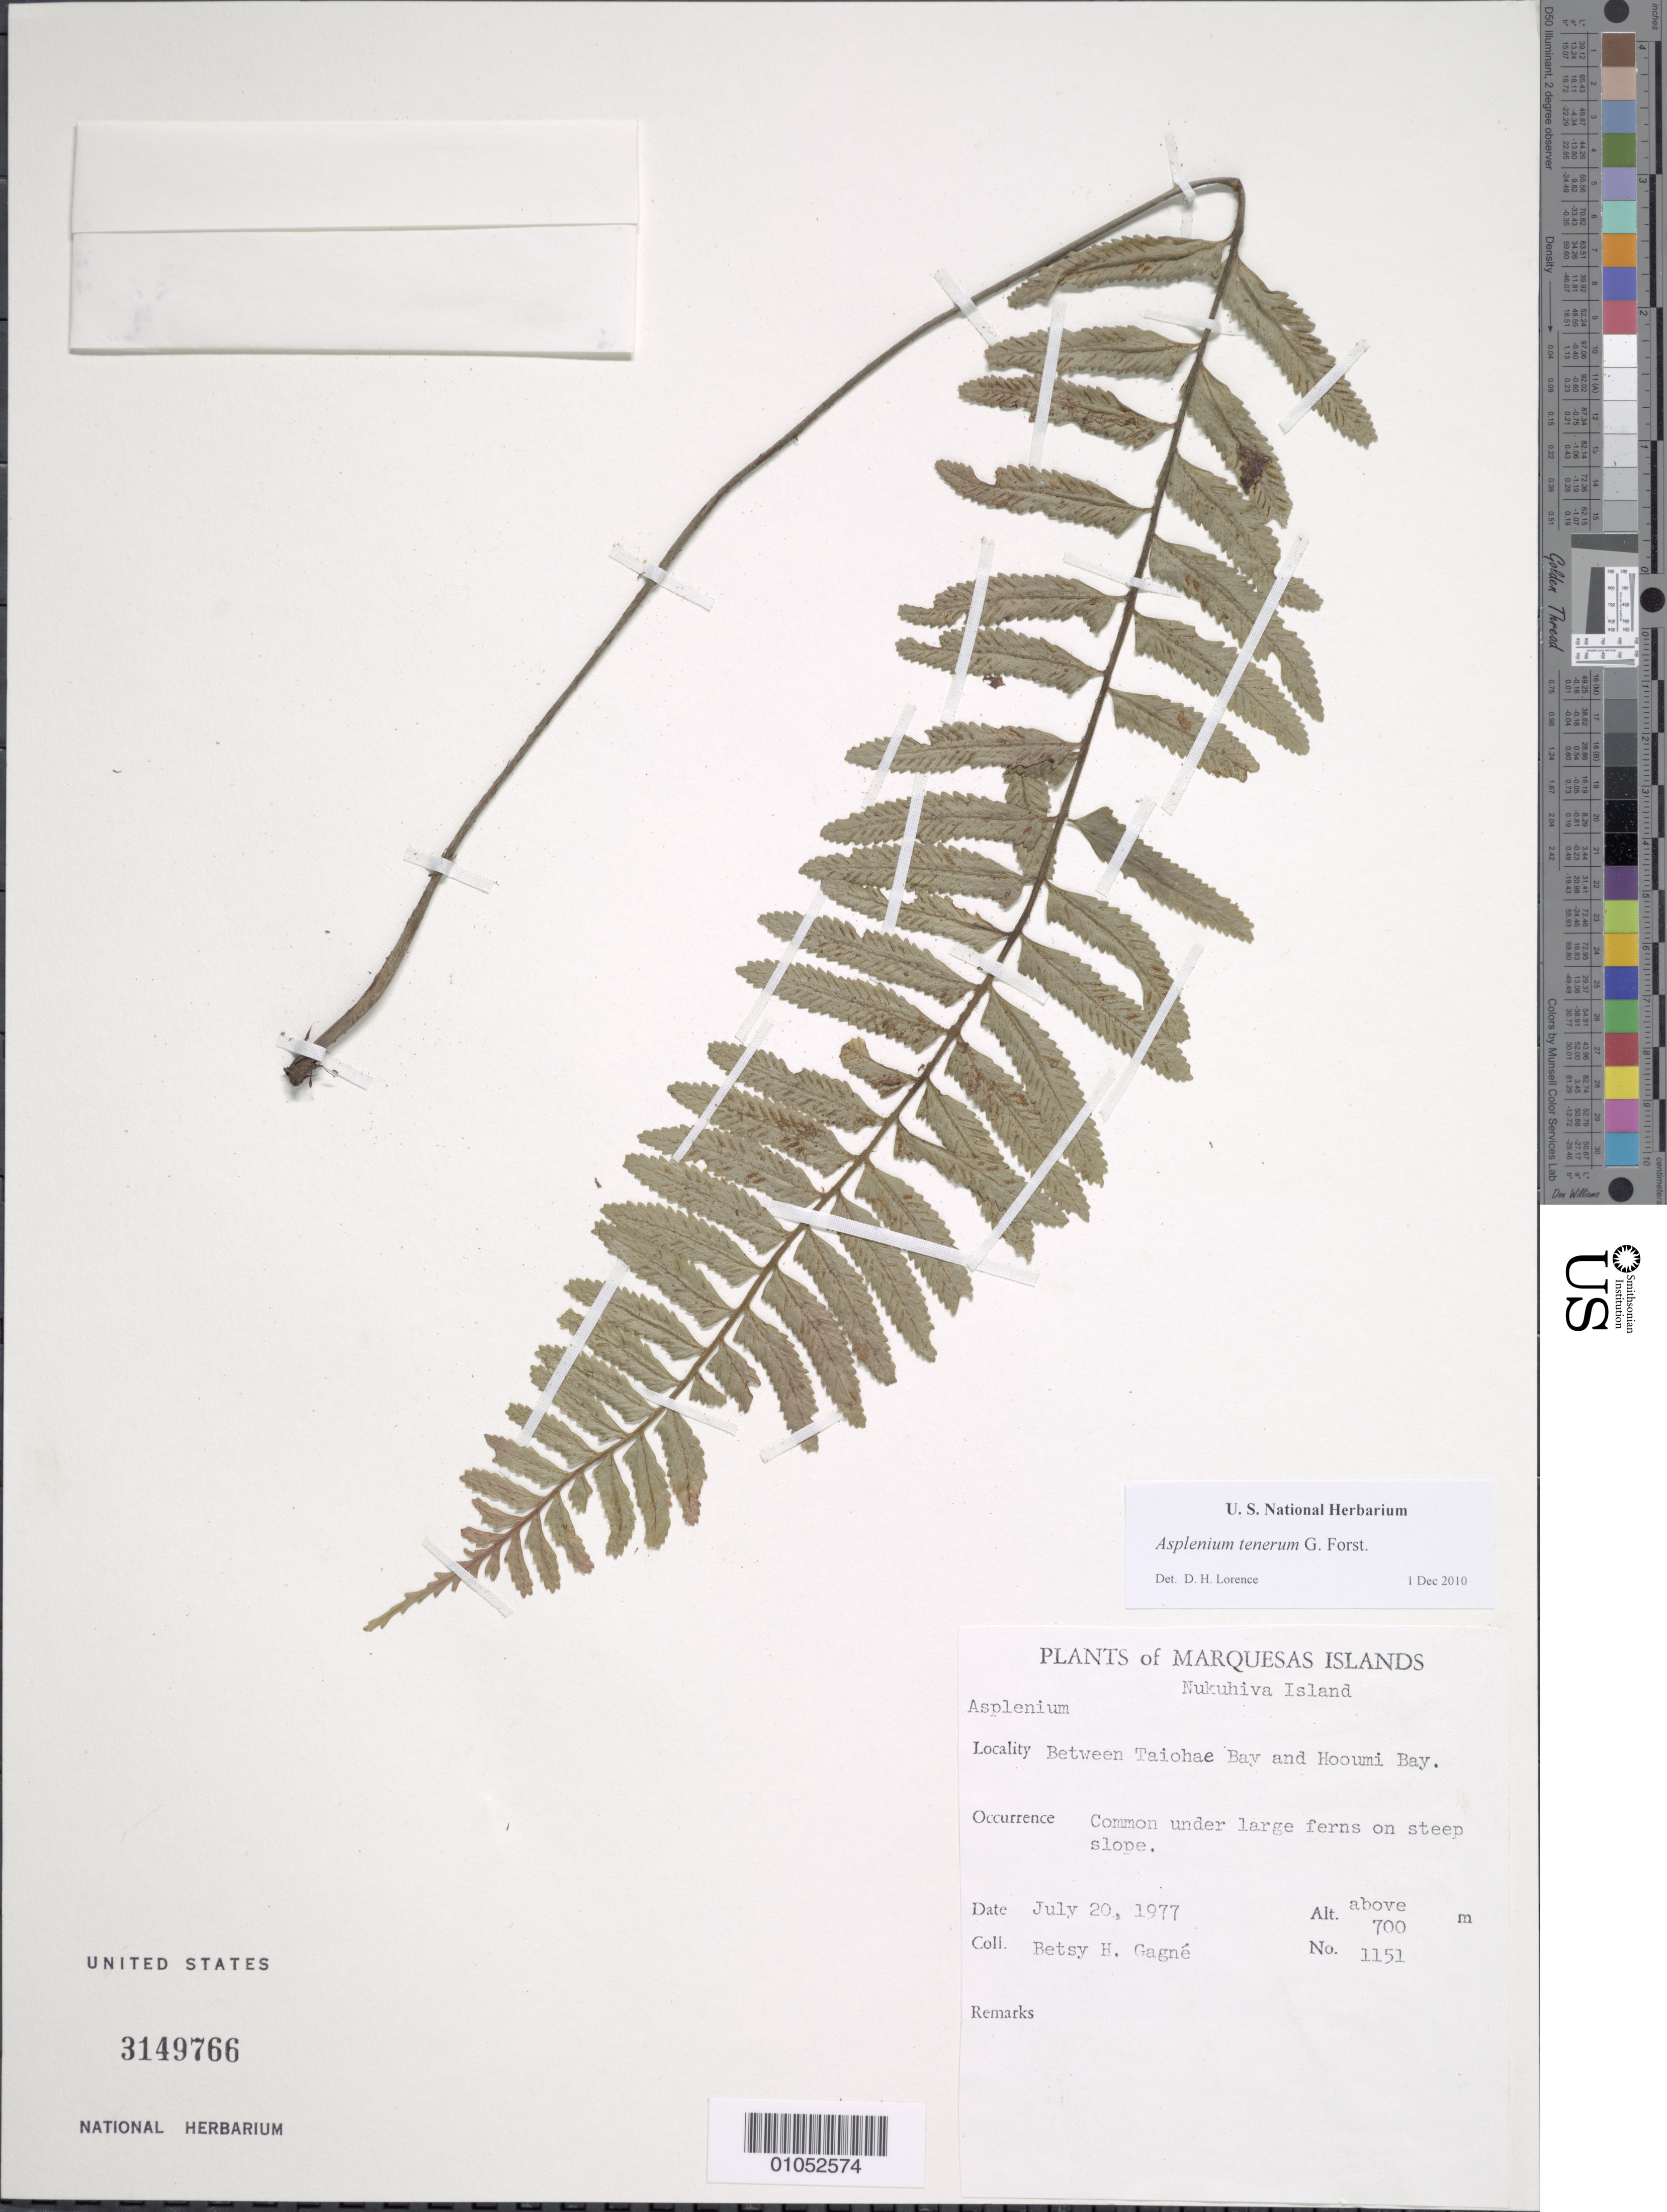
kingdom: Plantae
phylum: Tracheophyta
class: Polypodiopsida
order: Polypodiales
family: Aspleniaceae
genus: Asplenium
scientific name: Asplenium tenerum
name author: G. Forst.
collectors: B. H. Gagné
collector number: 1151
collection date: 1977-07-20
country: French Polynesia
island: Nuku Hiva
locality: Between Taiohae Bay and Hooumi Bay.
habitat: Common under large ferns on steep slope.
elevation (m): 700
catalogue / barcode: US 3149766